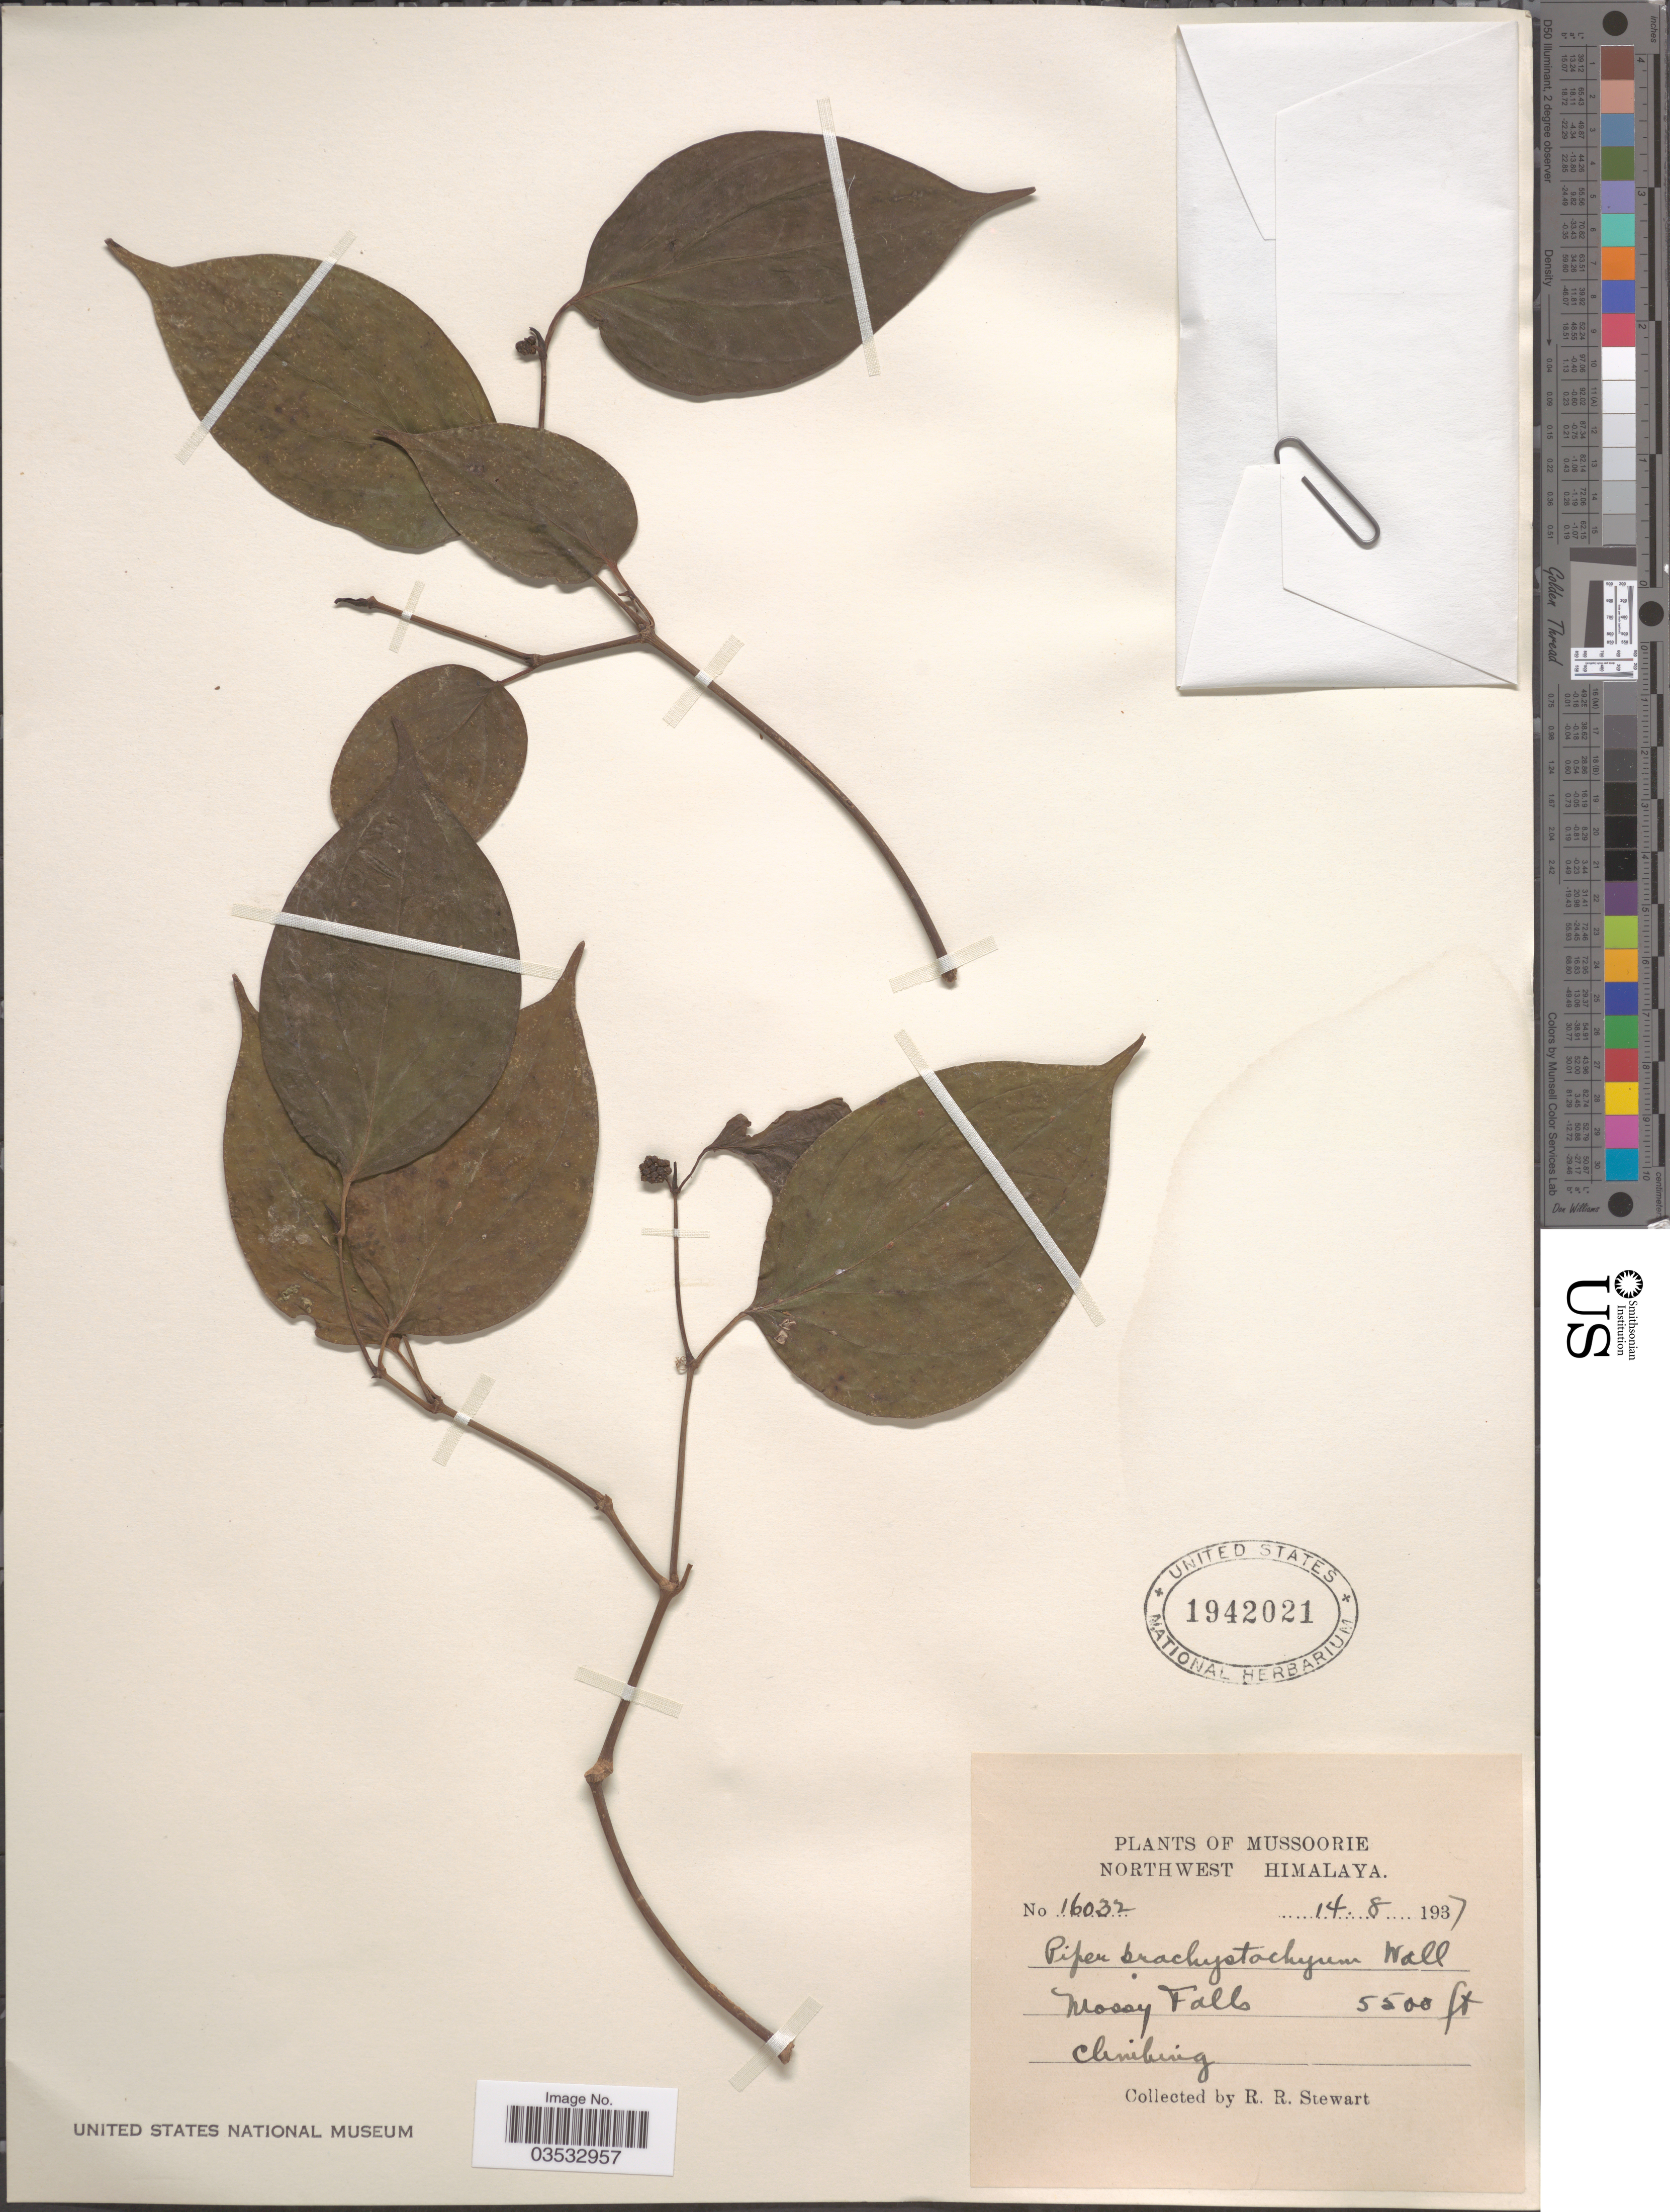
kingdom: Plantae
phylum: Tracheophyta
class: Magnoliopsida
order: Piperales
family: Piperaceae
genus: Piper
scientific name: Piper brachystachyum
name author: C. DC. in DC.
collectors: R. Stewart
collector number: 16032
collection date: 1937-08-14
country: India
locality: Mussoorie Northwest Himalaya. Mossy Falls.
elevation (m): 1676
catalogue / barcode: US 1942021